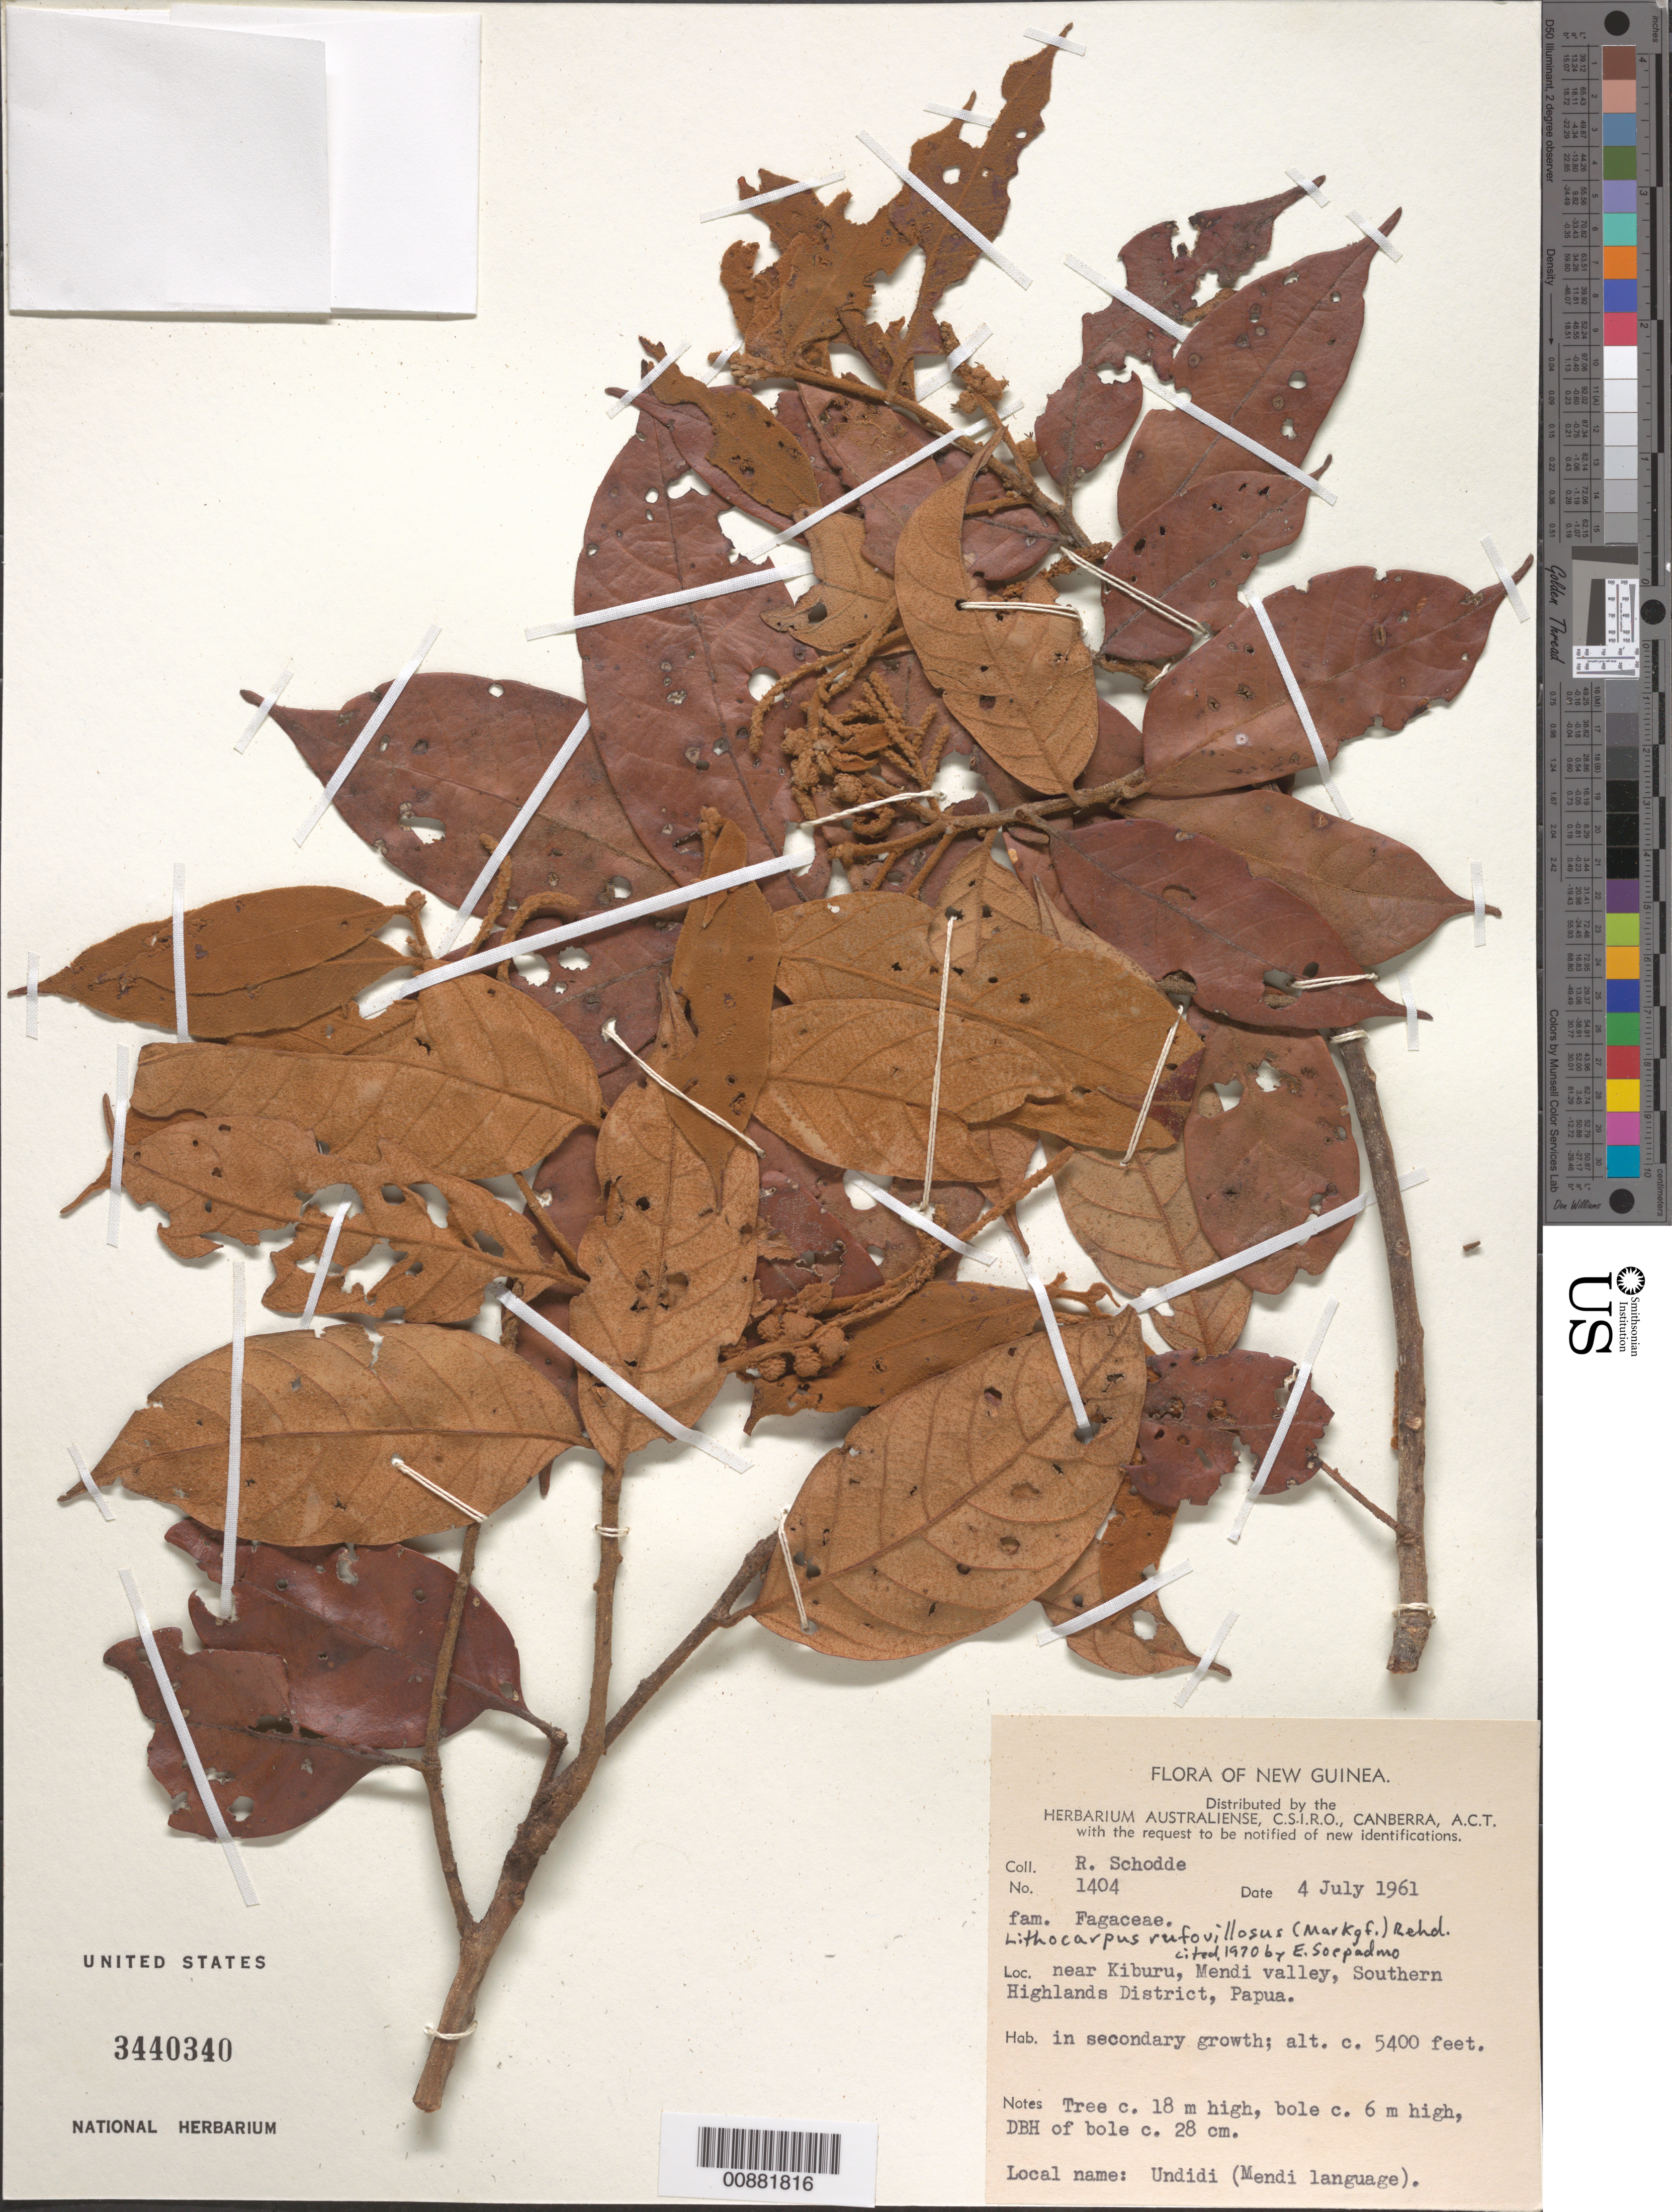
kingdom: Plantae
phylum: Tracheophyta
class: Magnoliopsida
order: Fagales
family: Fagaceae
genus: Lithocarpus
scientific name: Lithocarpus rufovillosus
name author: (Markgr.) Rehder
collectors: R. Schodde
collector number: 1404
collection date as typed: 04 Jul 1961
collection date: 1961-07-04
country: Papua New Guinea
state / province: Southern Highlands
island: New Guinea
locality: near Kiburu, Mendi valley, S Highlnads District, Papua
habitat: in secondary growth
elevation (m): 1646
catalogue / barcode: US 3440340